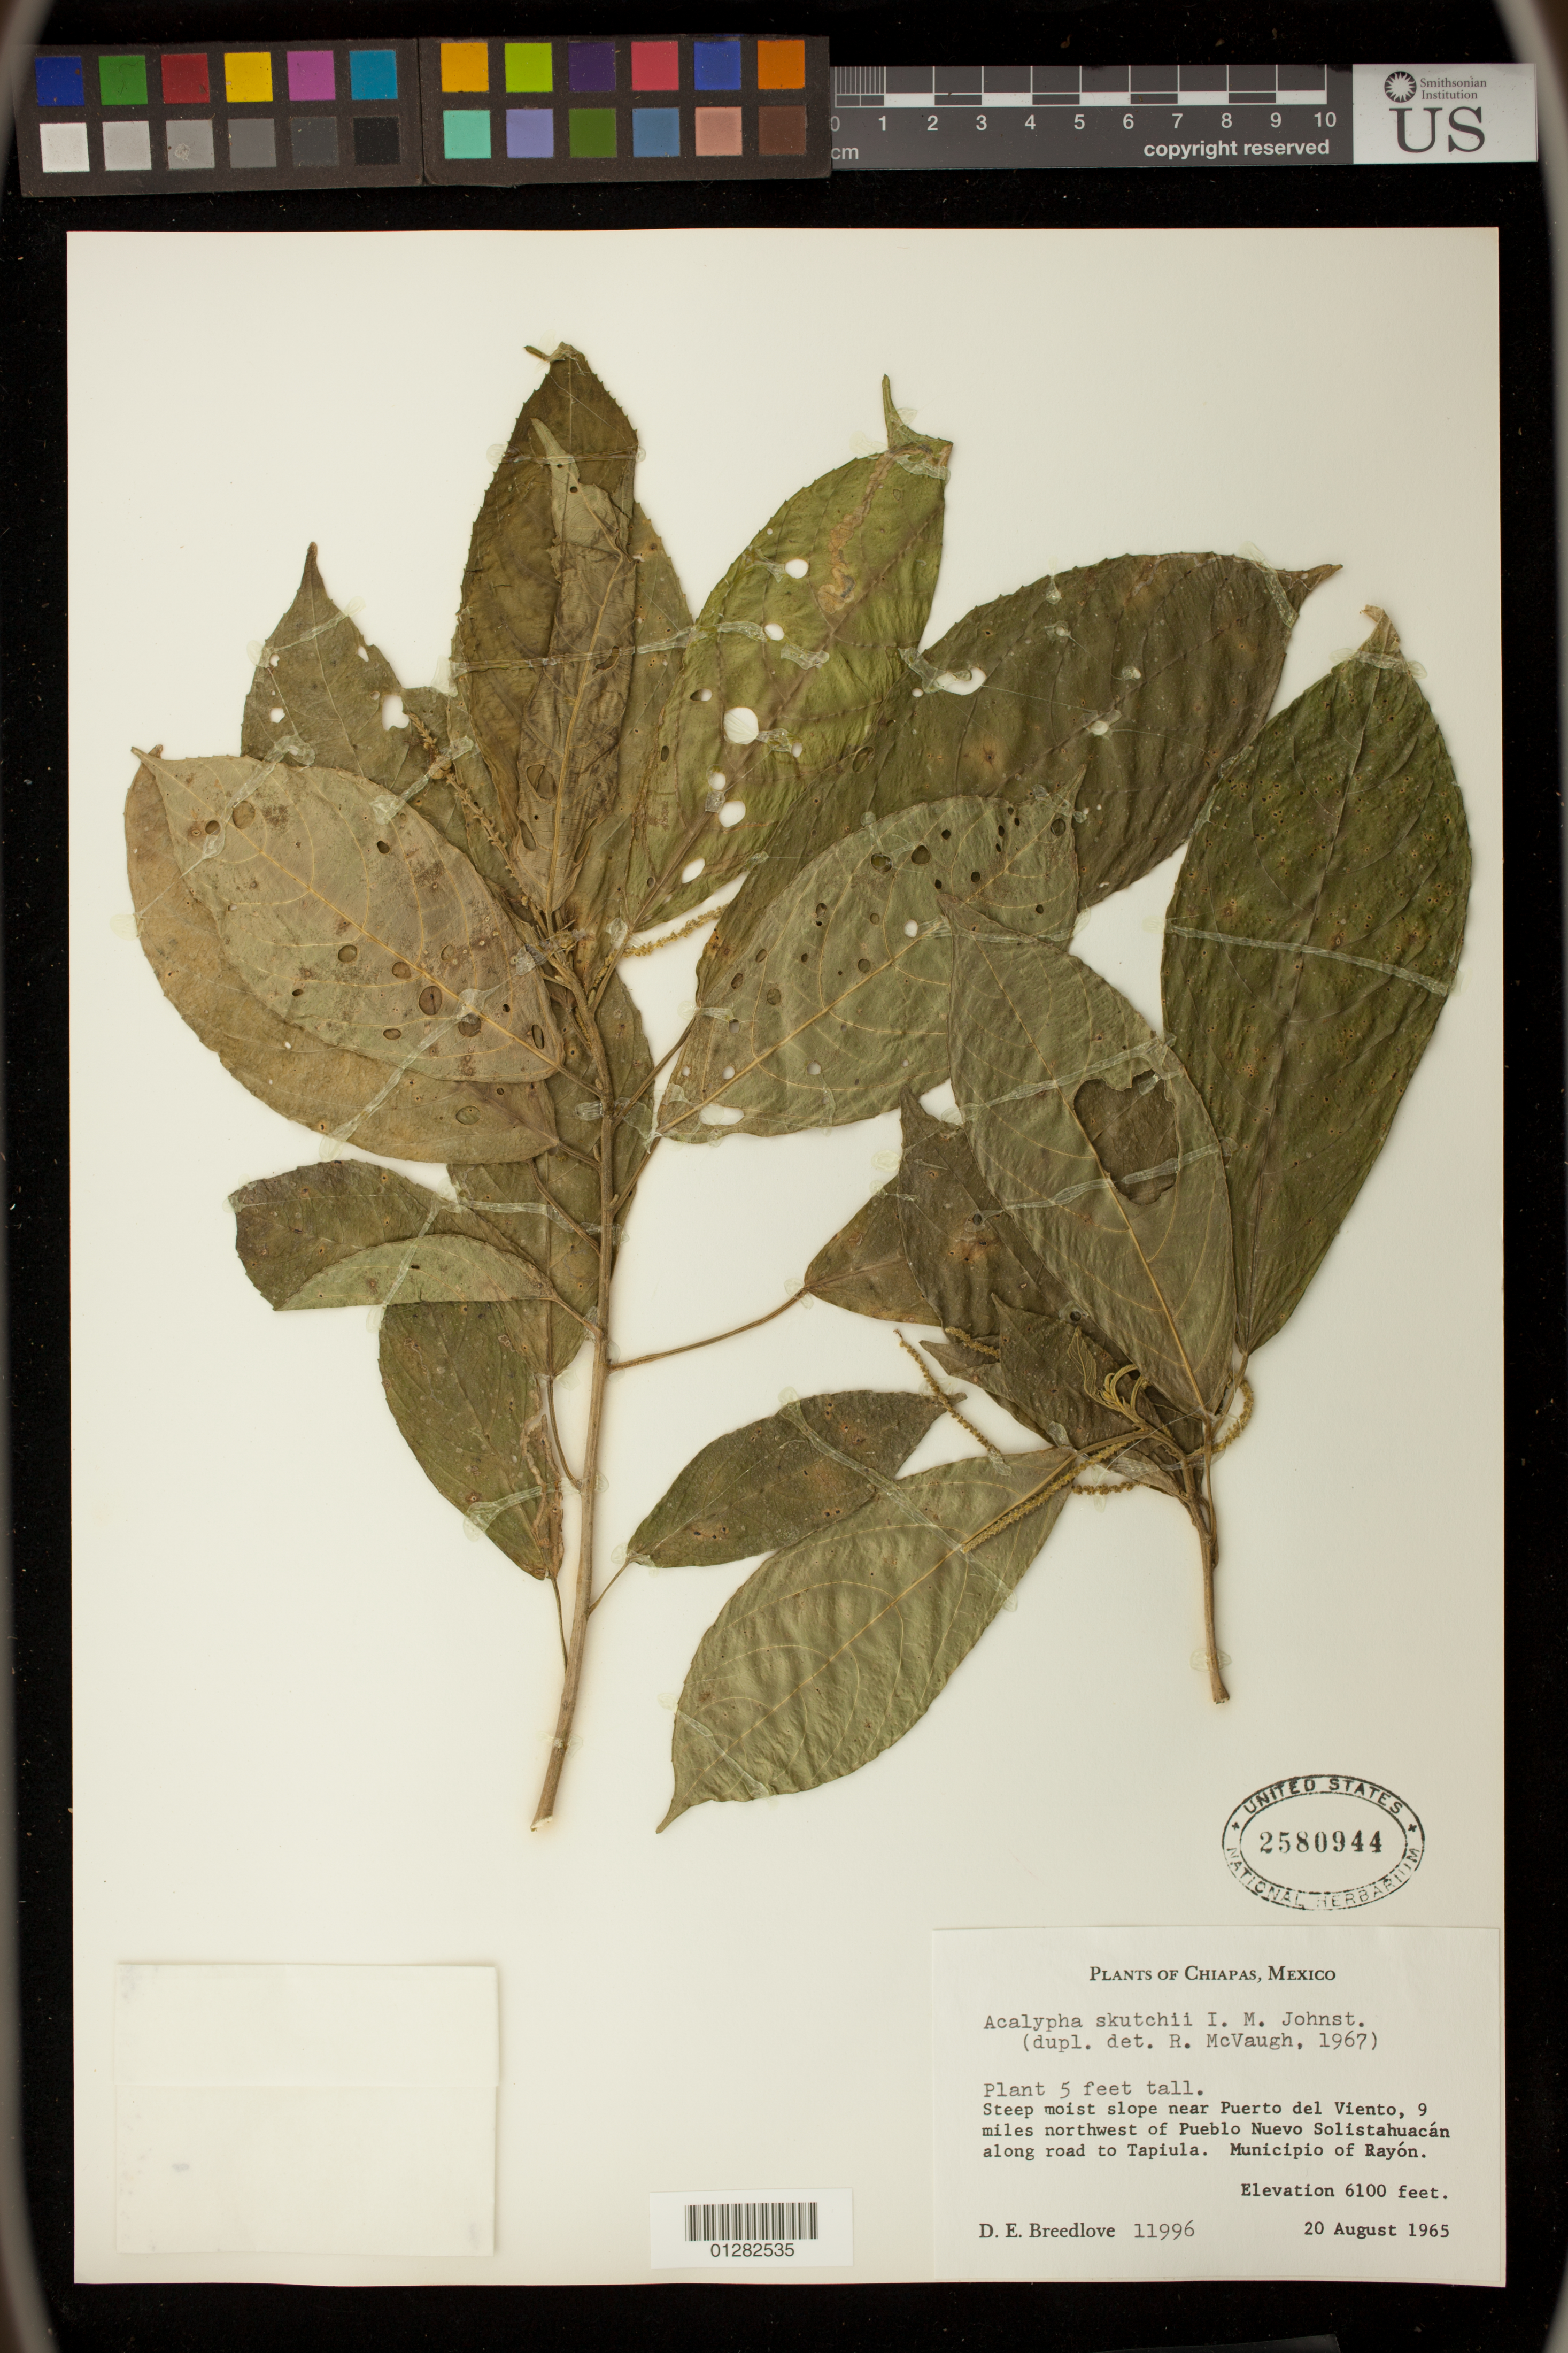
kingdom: Plantae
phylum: Tracheophyta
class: Magnoliopsida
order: Malpighiales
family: Euphorbiaceae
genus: Acalypha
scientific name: Acalypha skutchii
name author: I.M. Johnst.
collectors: E. Palmer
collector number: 11996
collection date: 1965-08-20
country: Mexico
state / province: Chiapas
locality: Steep moist slope near Puerto del Viento, 9 miles northwest of Pueblo Nuevo Solistahuacan along road to Tapiula. Municipio of Rayon.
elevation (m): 1859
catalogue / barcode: US 2580944